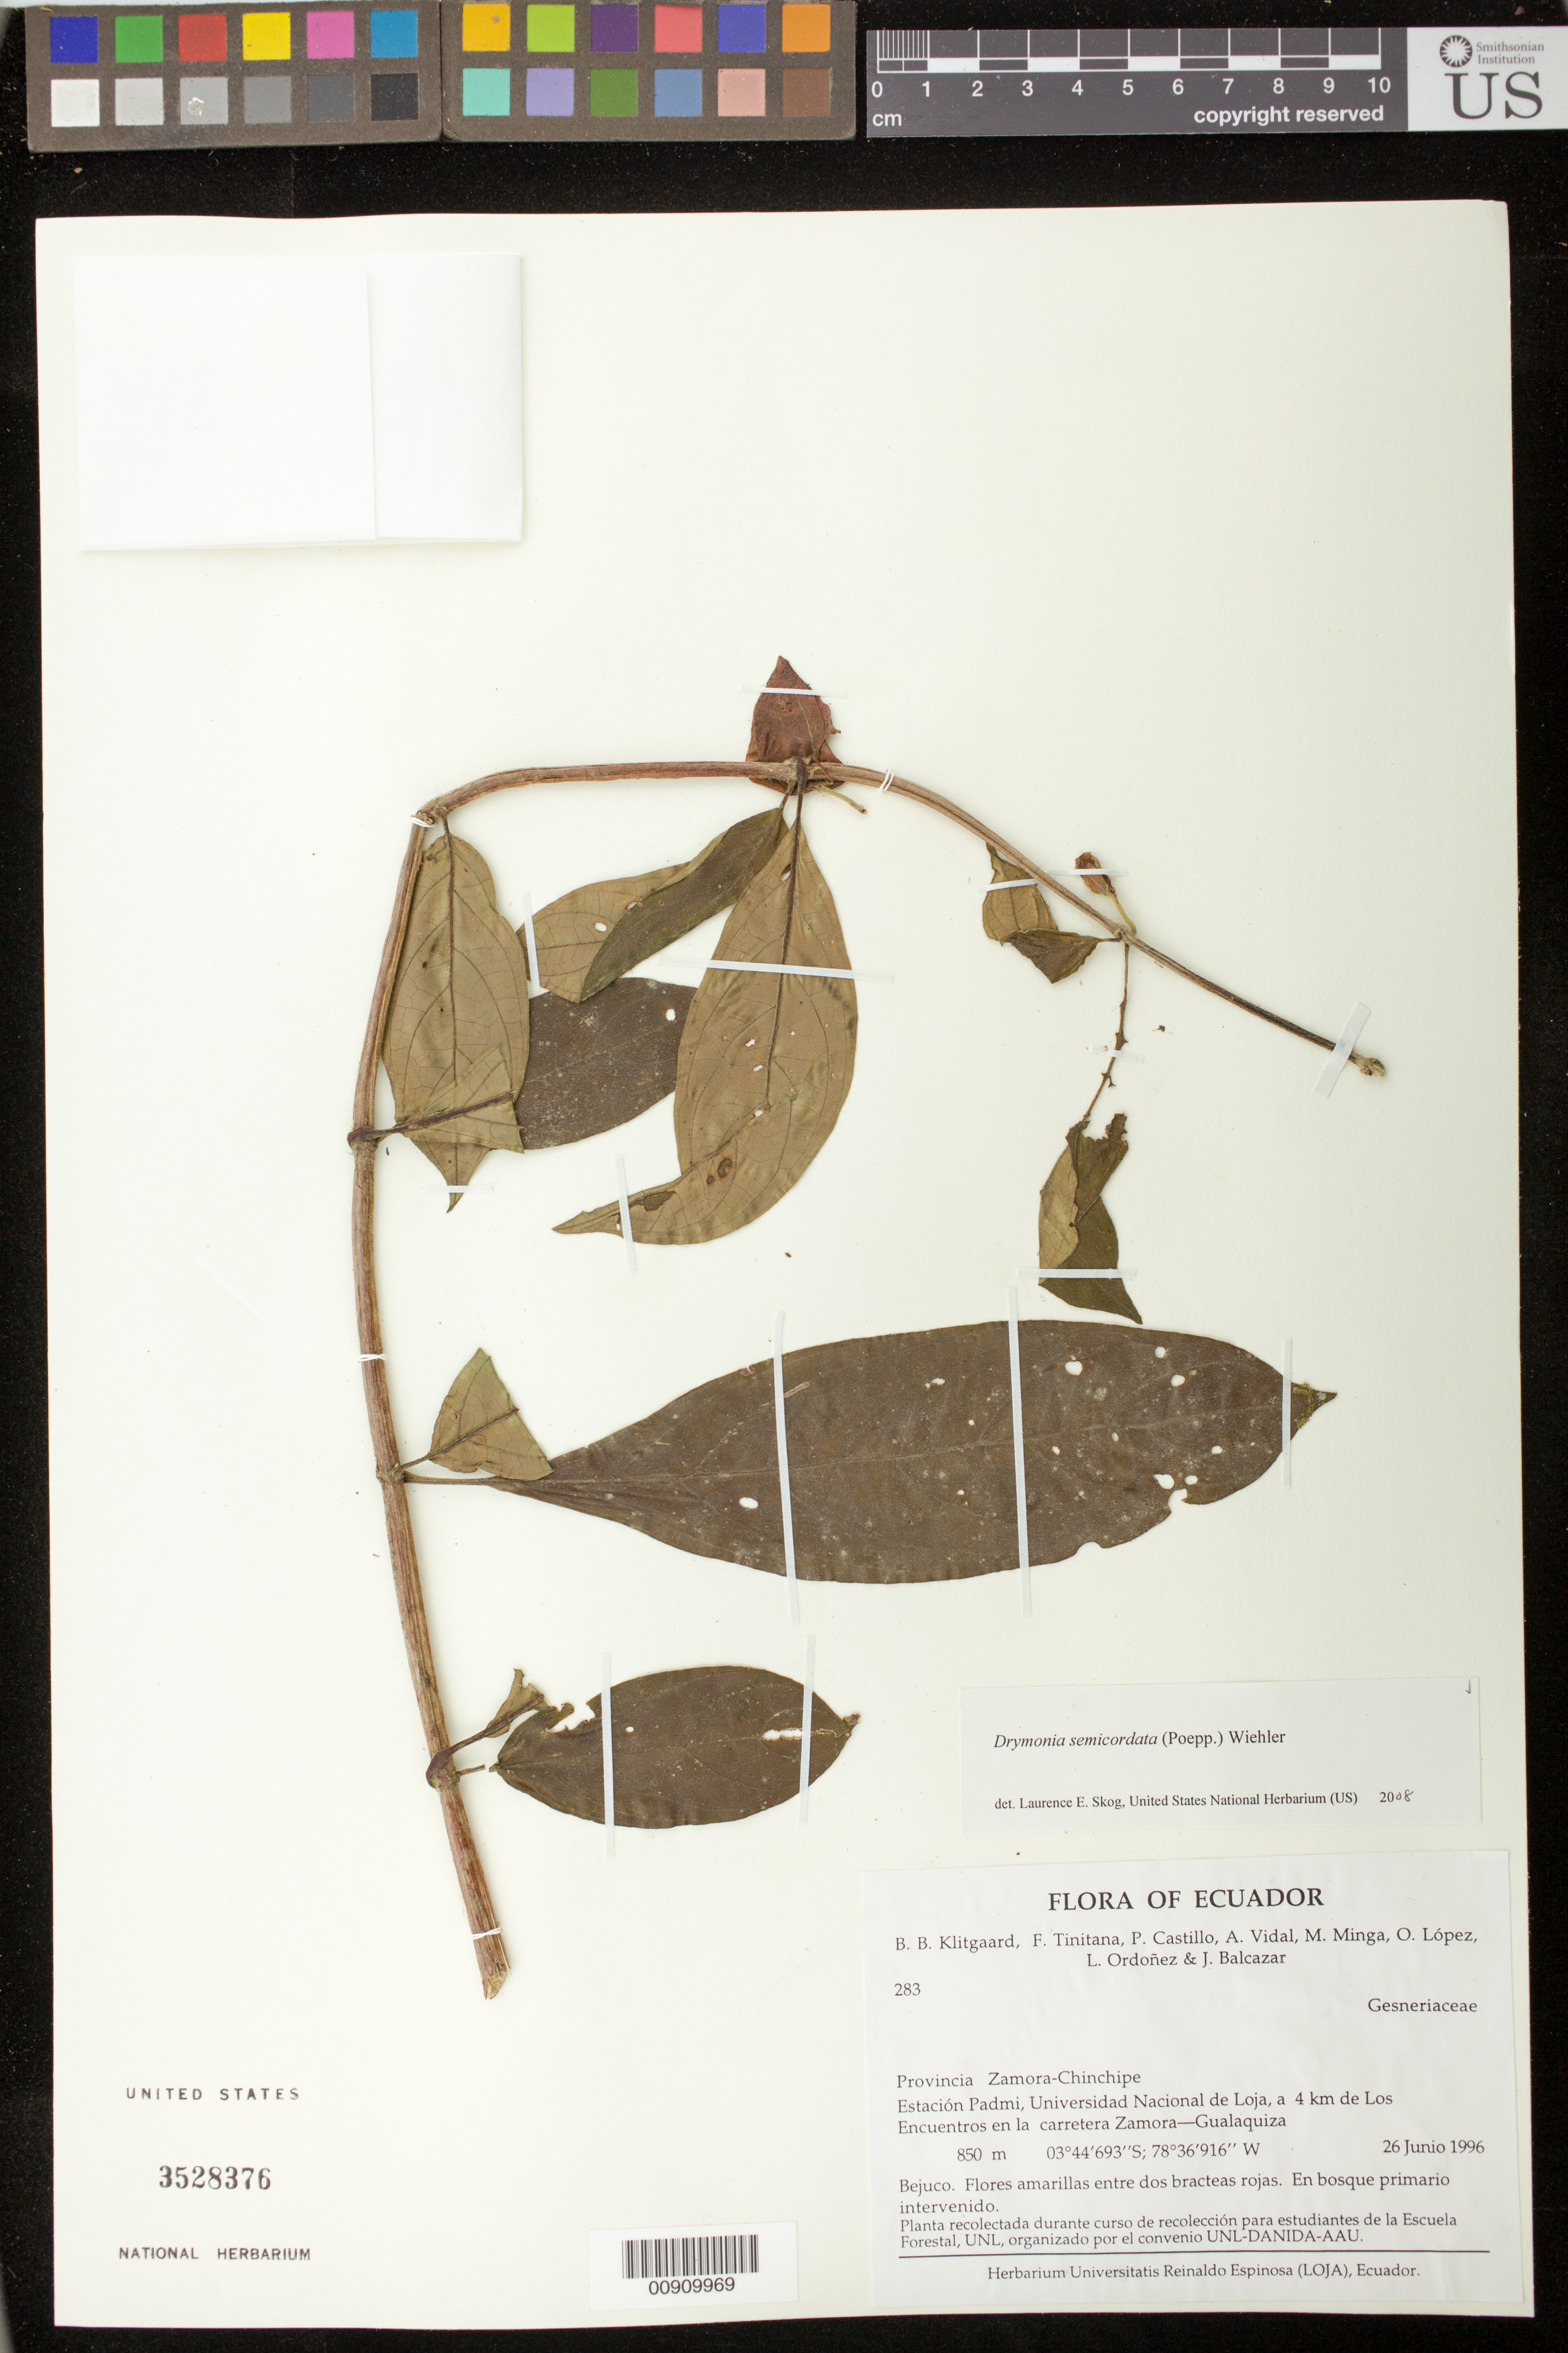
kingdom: Plantae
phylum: Tracheophyta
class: Magnoliopsida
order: Lamiales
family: Gesneriaceae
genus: Drymonia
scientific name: Drymonia semicordata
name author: (Poepp.) Wiehler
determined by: Skog, Laurence E.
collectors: B. B. Klitgaard & et al.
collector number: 283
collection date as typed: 26 Jun 1996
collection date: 1996-06-26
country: Ecuador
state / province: Zamora-Chinchipe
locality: Estación Padmi, Universidad Nacional de Loja, a 4 km de Los Encuentros en la carretera Zamora-Gualaquiza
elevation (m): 850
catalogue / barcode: US 3528376